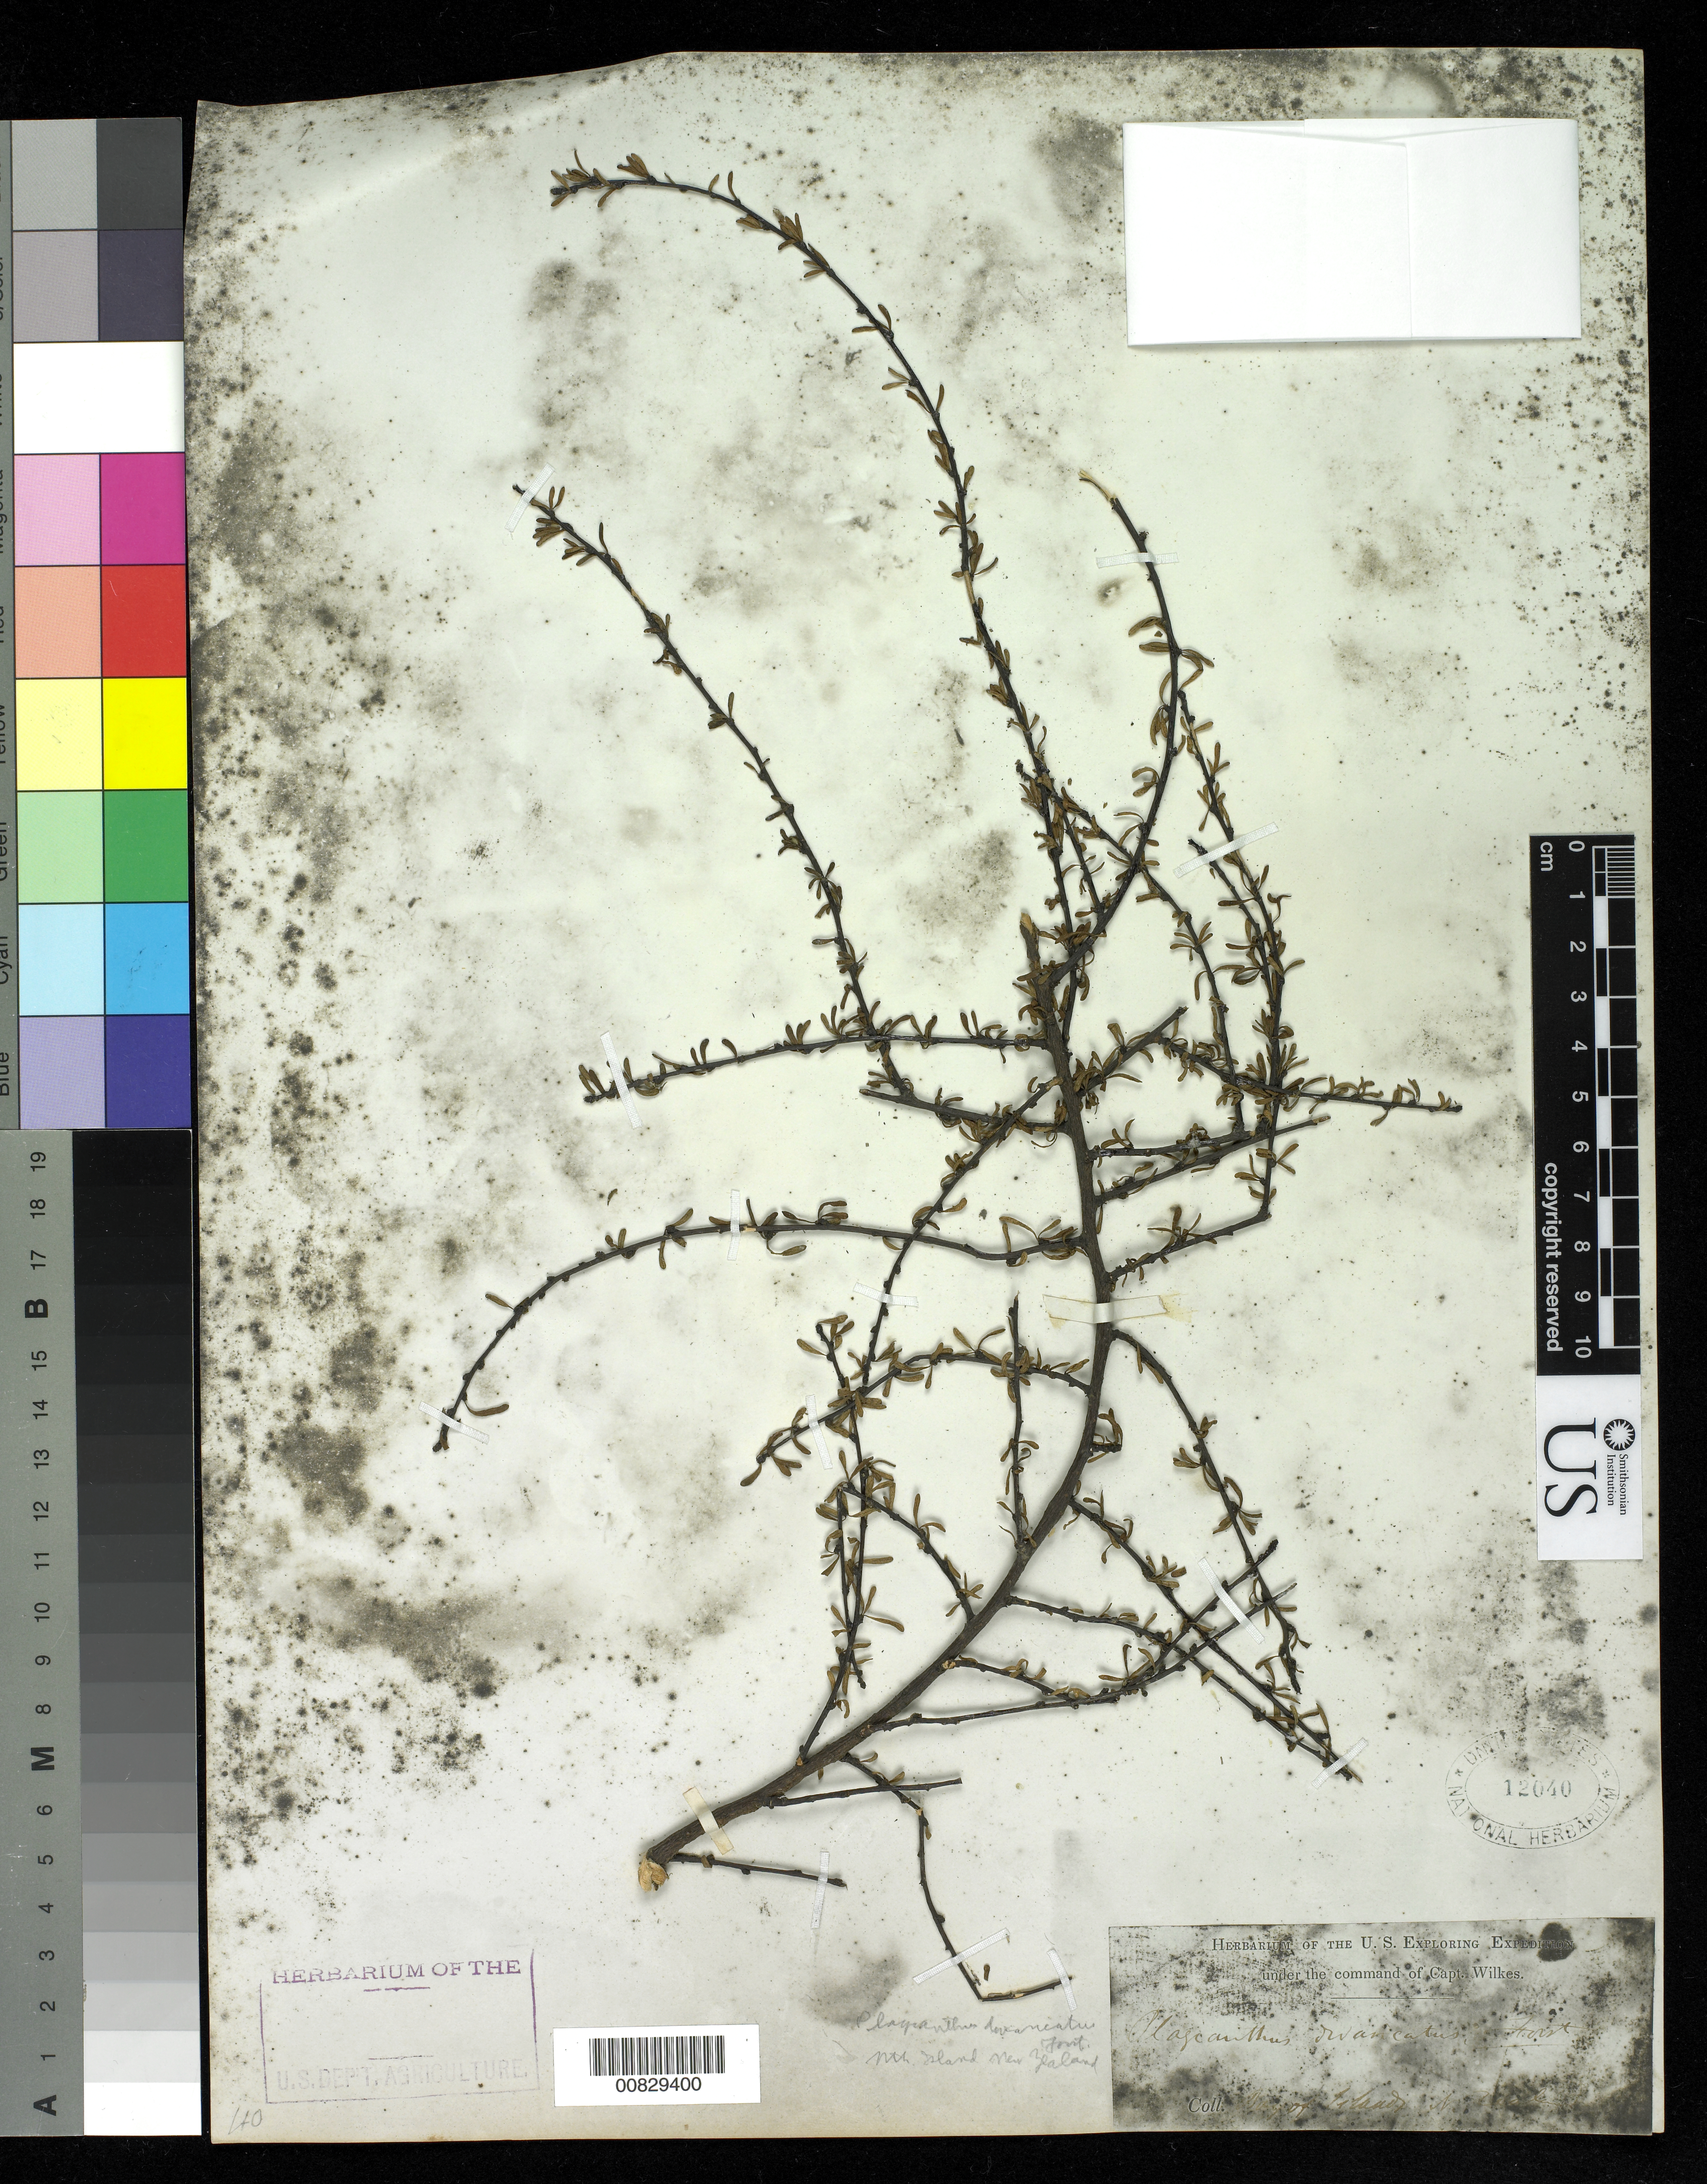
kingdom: Plantae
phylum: Tracheophyta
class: Magnoliopsida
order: Malvales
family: Malvaceae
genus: Plagianthus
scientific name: Plagianthus divaricatus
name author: J.R. Forst. & G. Forst.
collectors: Wilkes Explor. Exped.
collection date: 1838/1842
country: New Zealand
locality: Bay of Islands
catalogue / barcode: US 12040